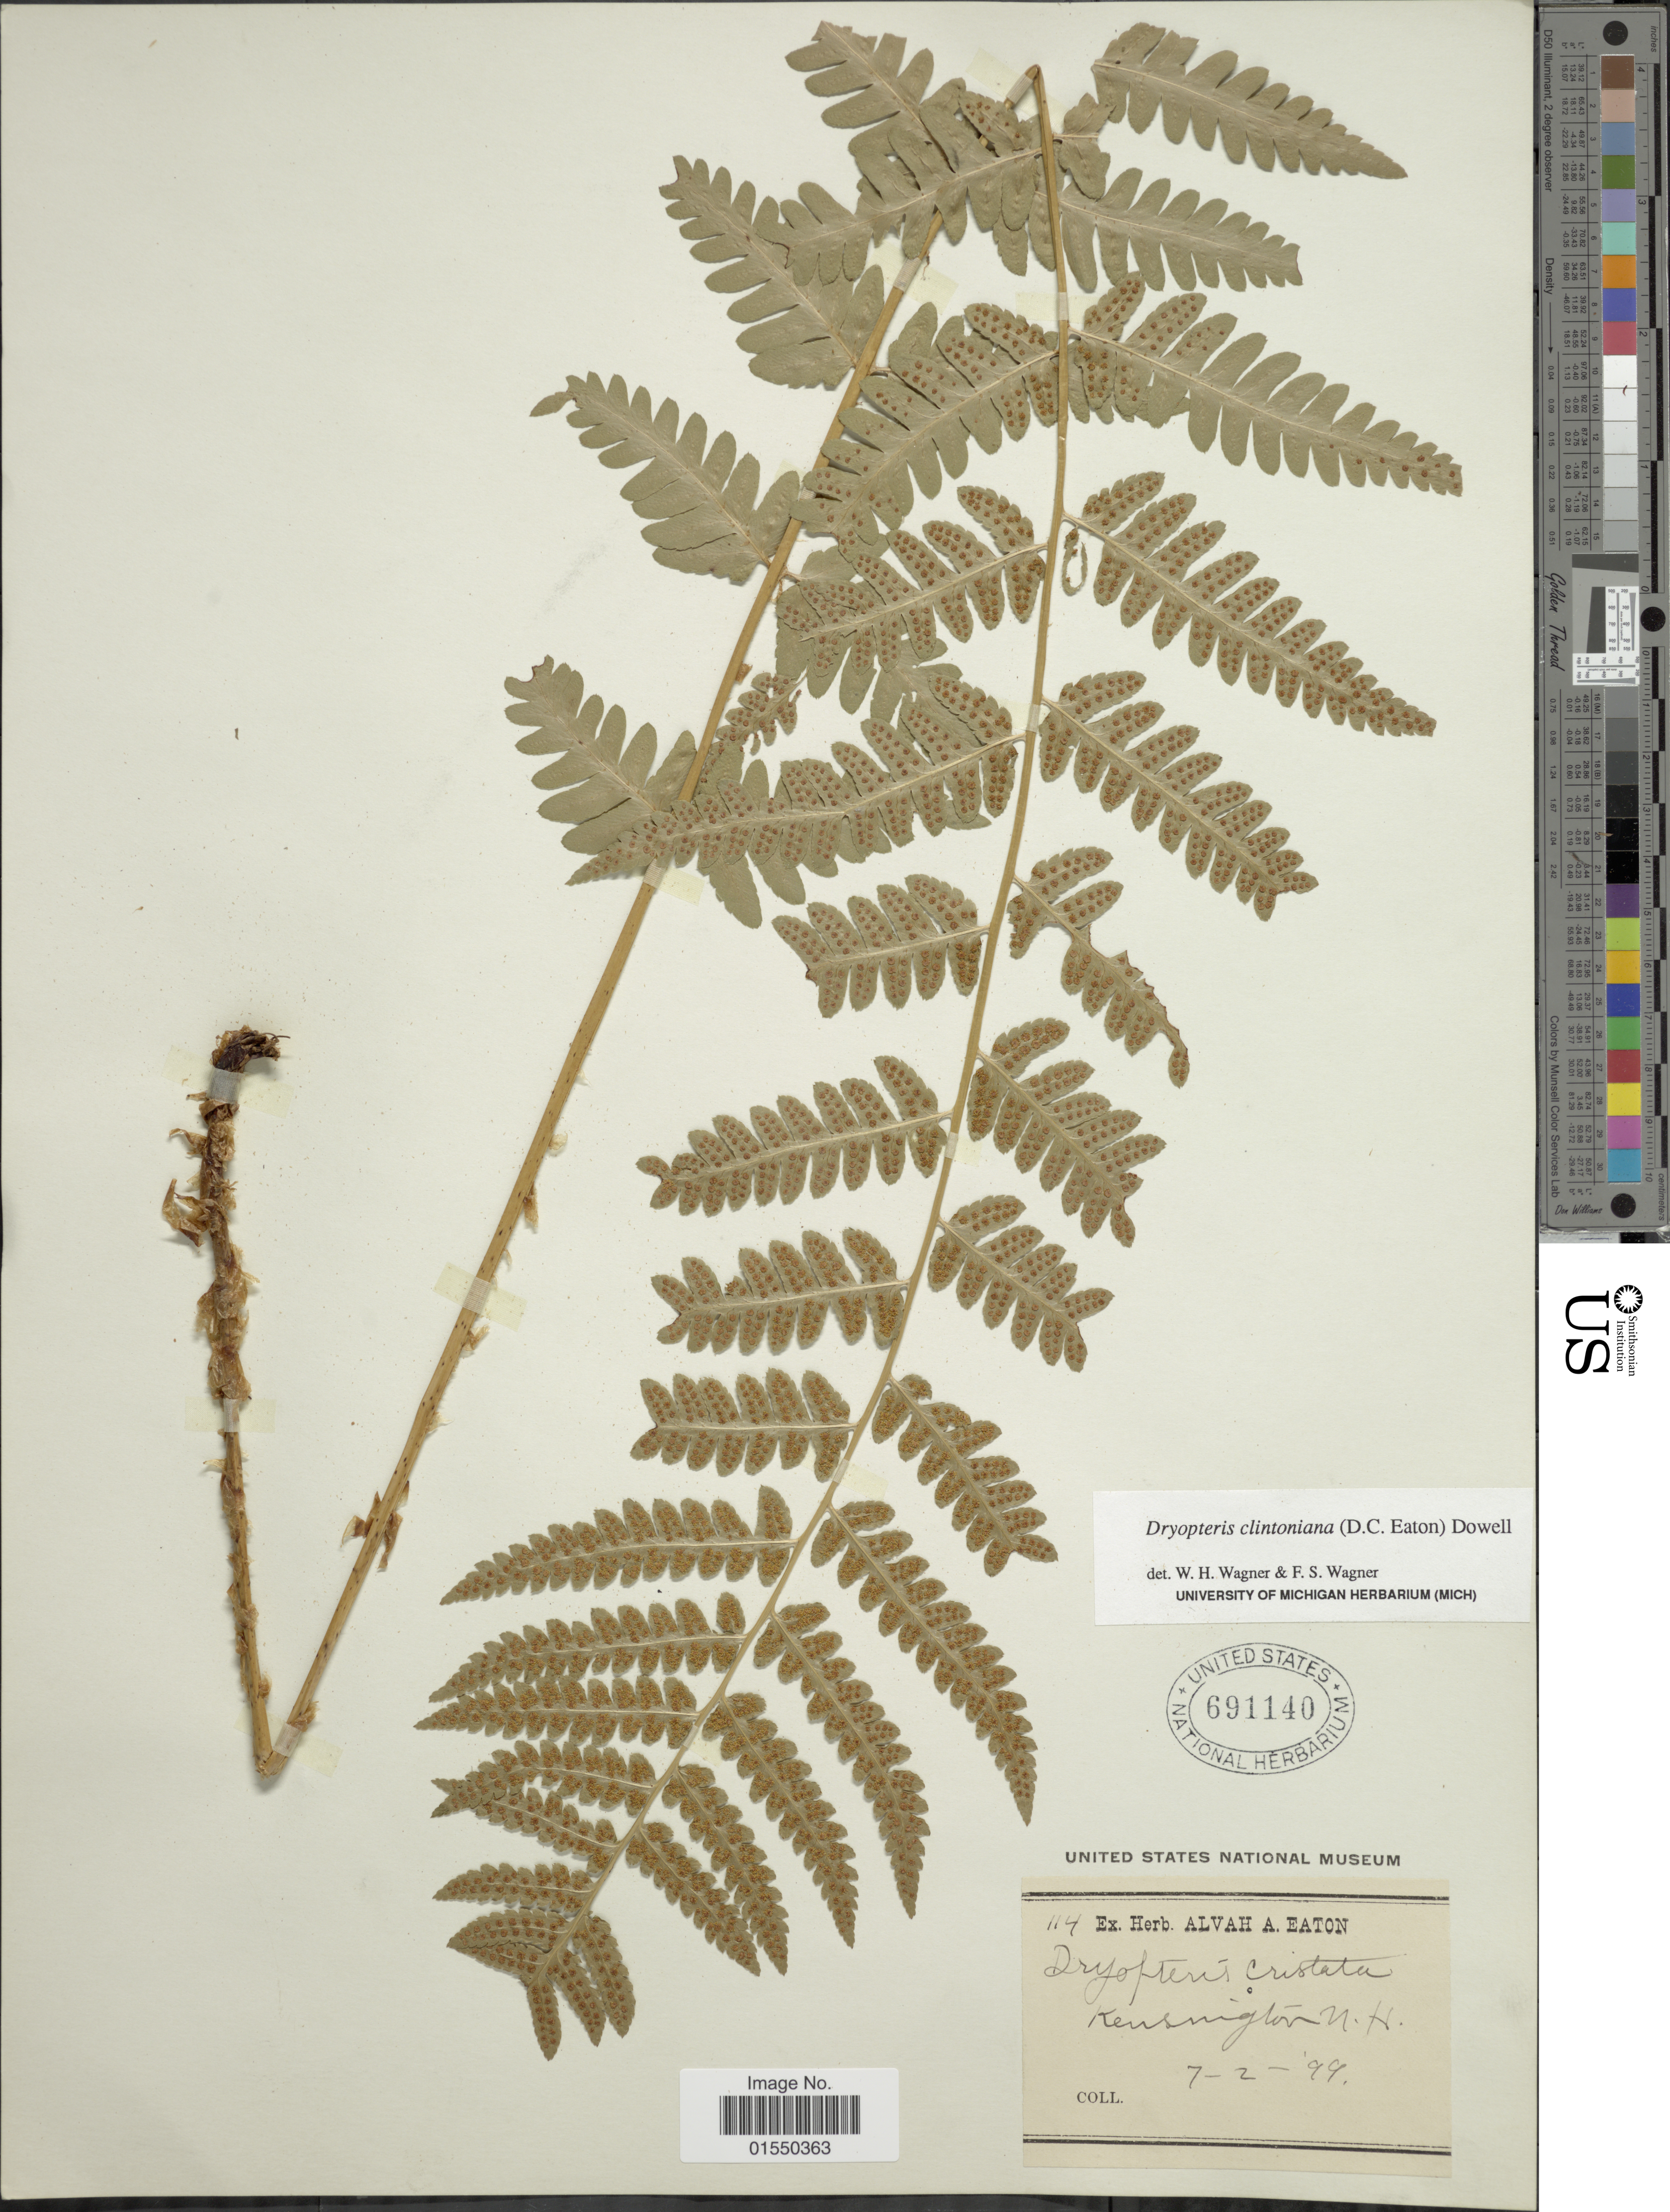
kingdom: Plantae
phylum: Tracheophyta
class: Polypodiopsida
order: Polypodiales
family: Dryopteridaceae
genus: Dryopteris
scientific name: Dryopteris clintoniana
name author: (D.C. Eaton) Dowell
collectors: ex herb. Alvah A. Eaton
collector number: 114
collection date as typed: Transcribed d/m/y: 2/7/99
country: United States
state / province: New Hampshire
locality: Kensington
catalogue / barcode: US 691140